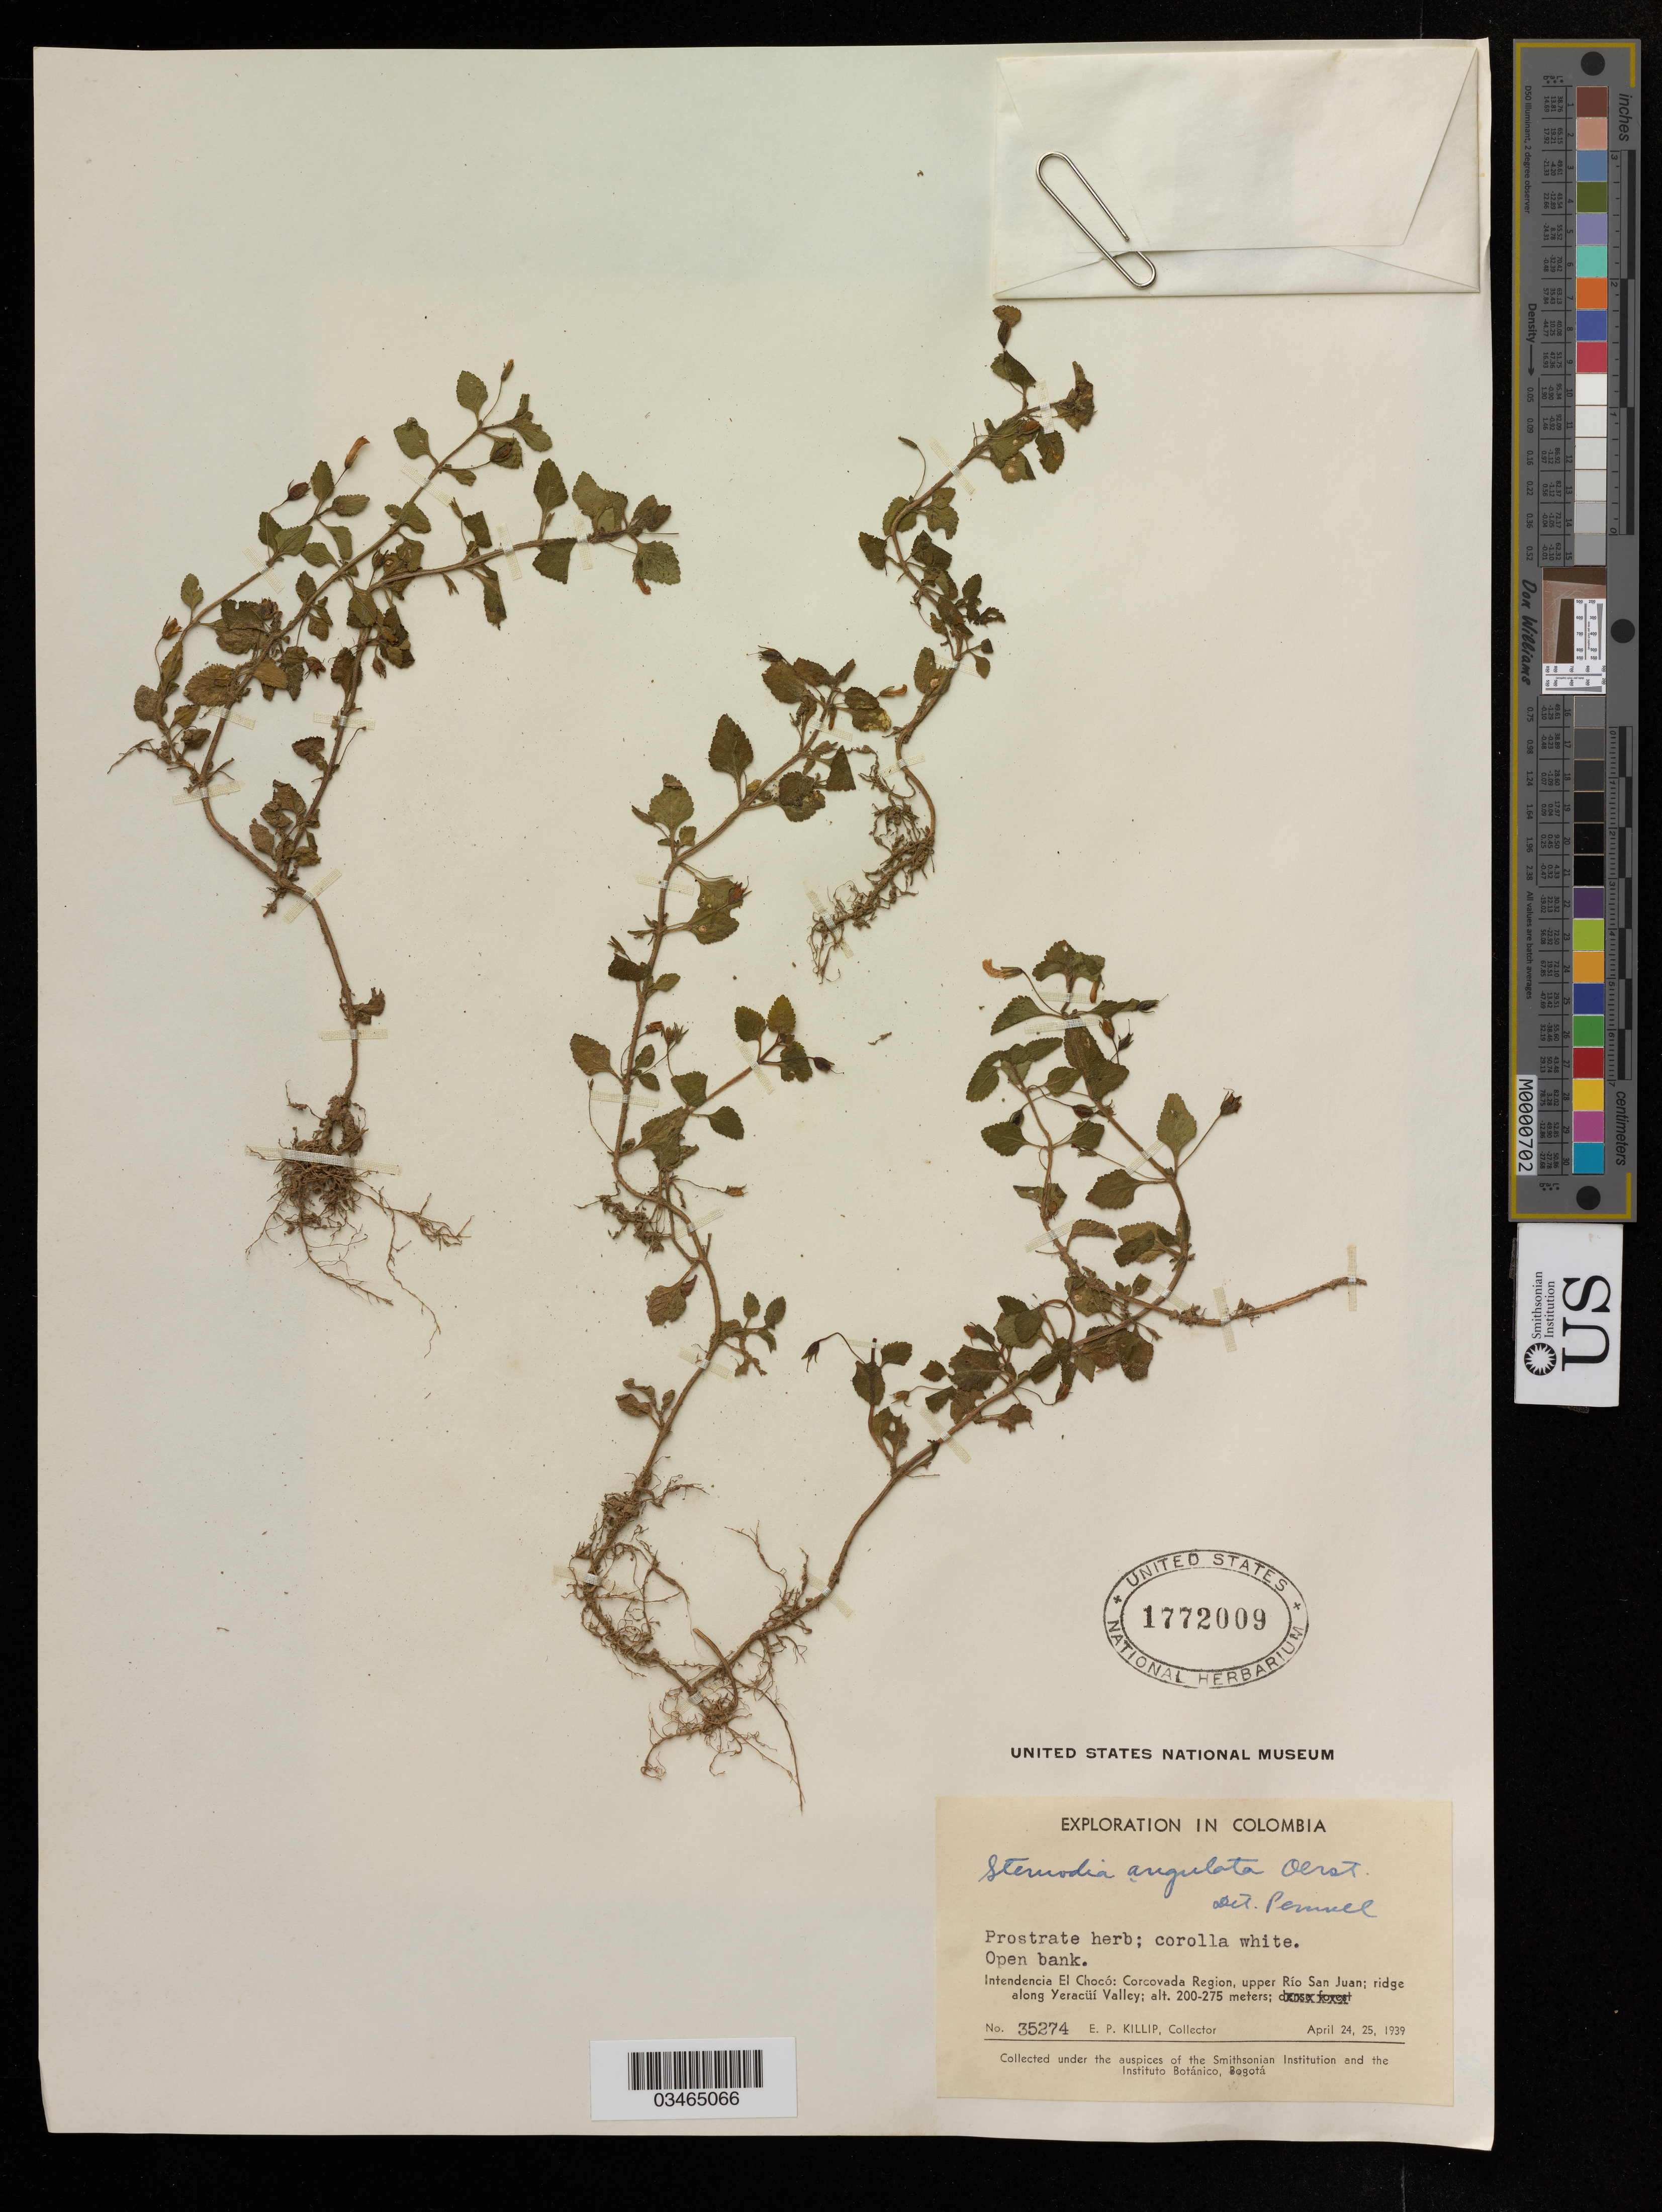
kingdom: Plantae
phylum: Tracheophyta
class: Magnoliopsida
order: Lamiales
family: Plantaginaceae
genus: Stemodia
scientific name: Stemodia angulata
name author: Oerst.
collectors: E. P. Killip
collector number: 35274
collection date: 1939-04-24/1939-04-25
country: Colombia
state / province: Chocó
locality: Corcovada Region, upper Rio San Juan; ridge along Yeracüí Valley.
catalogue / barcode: US 1772009